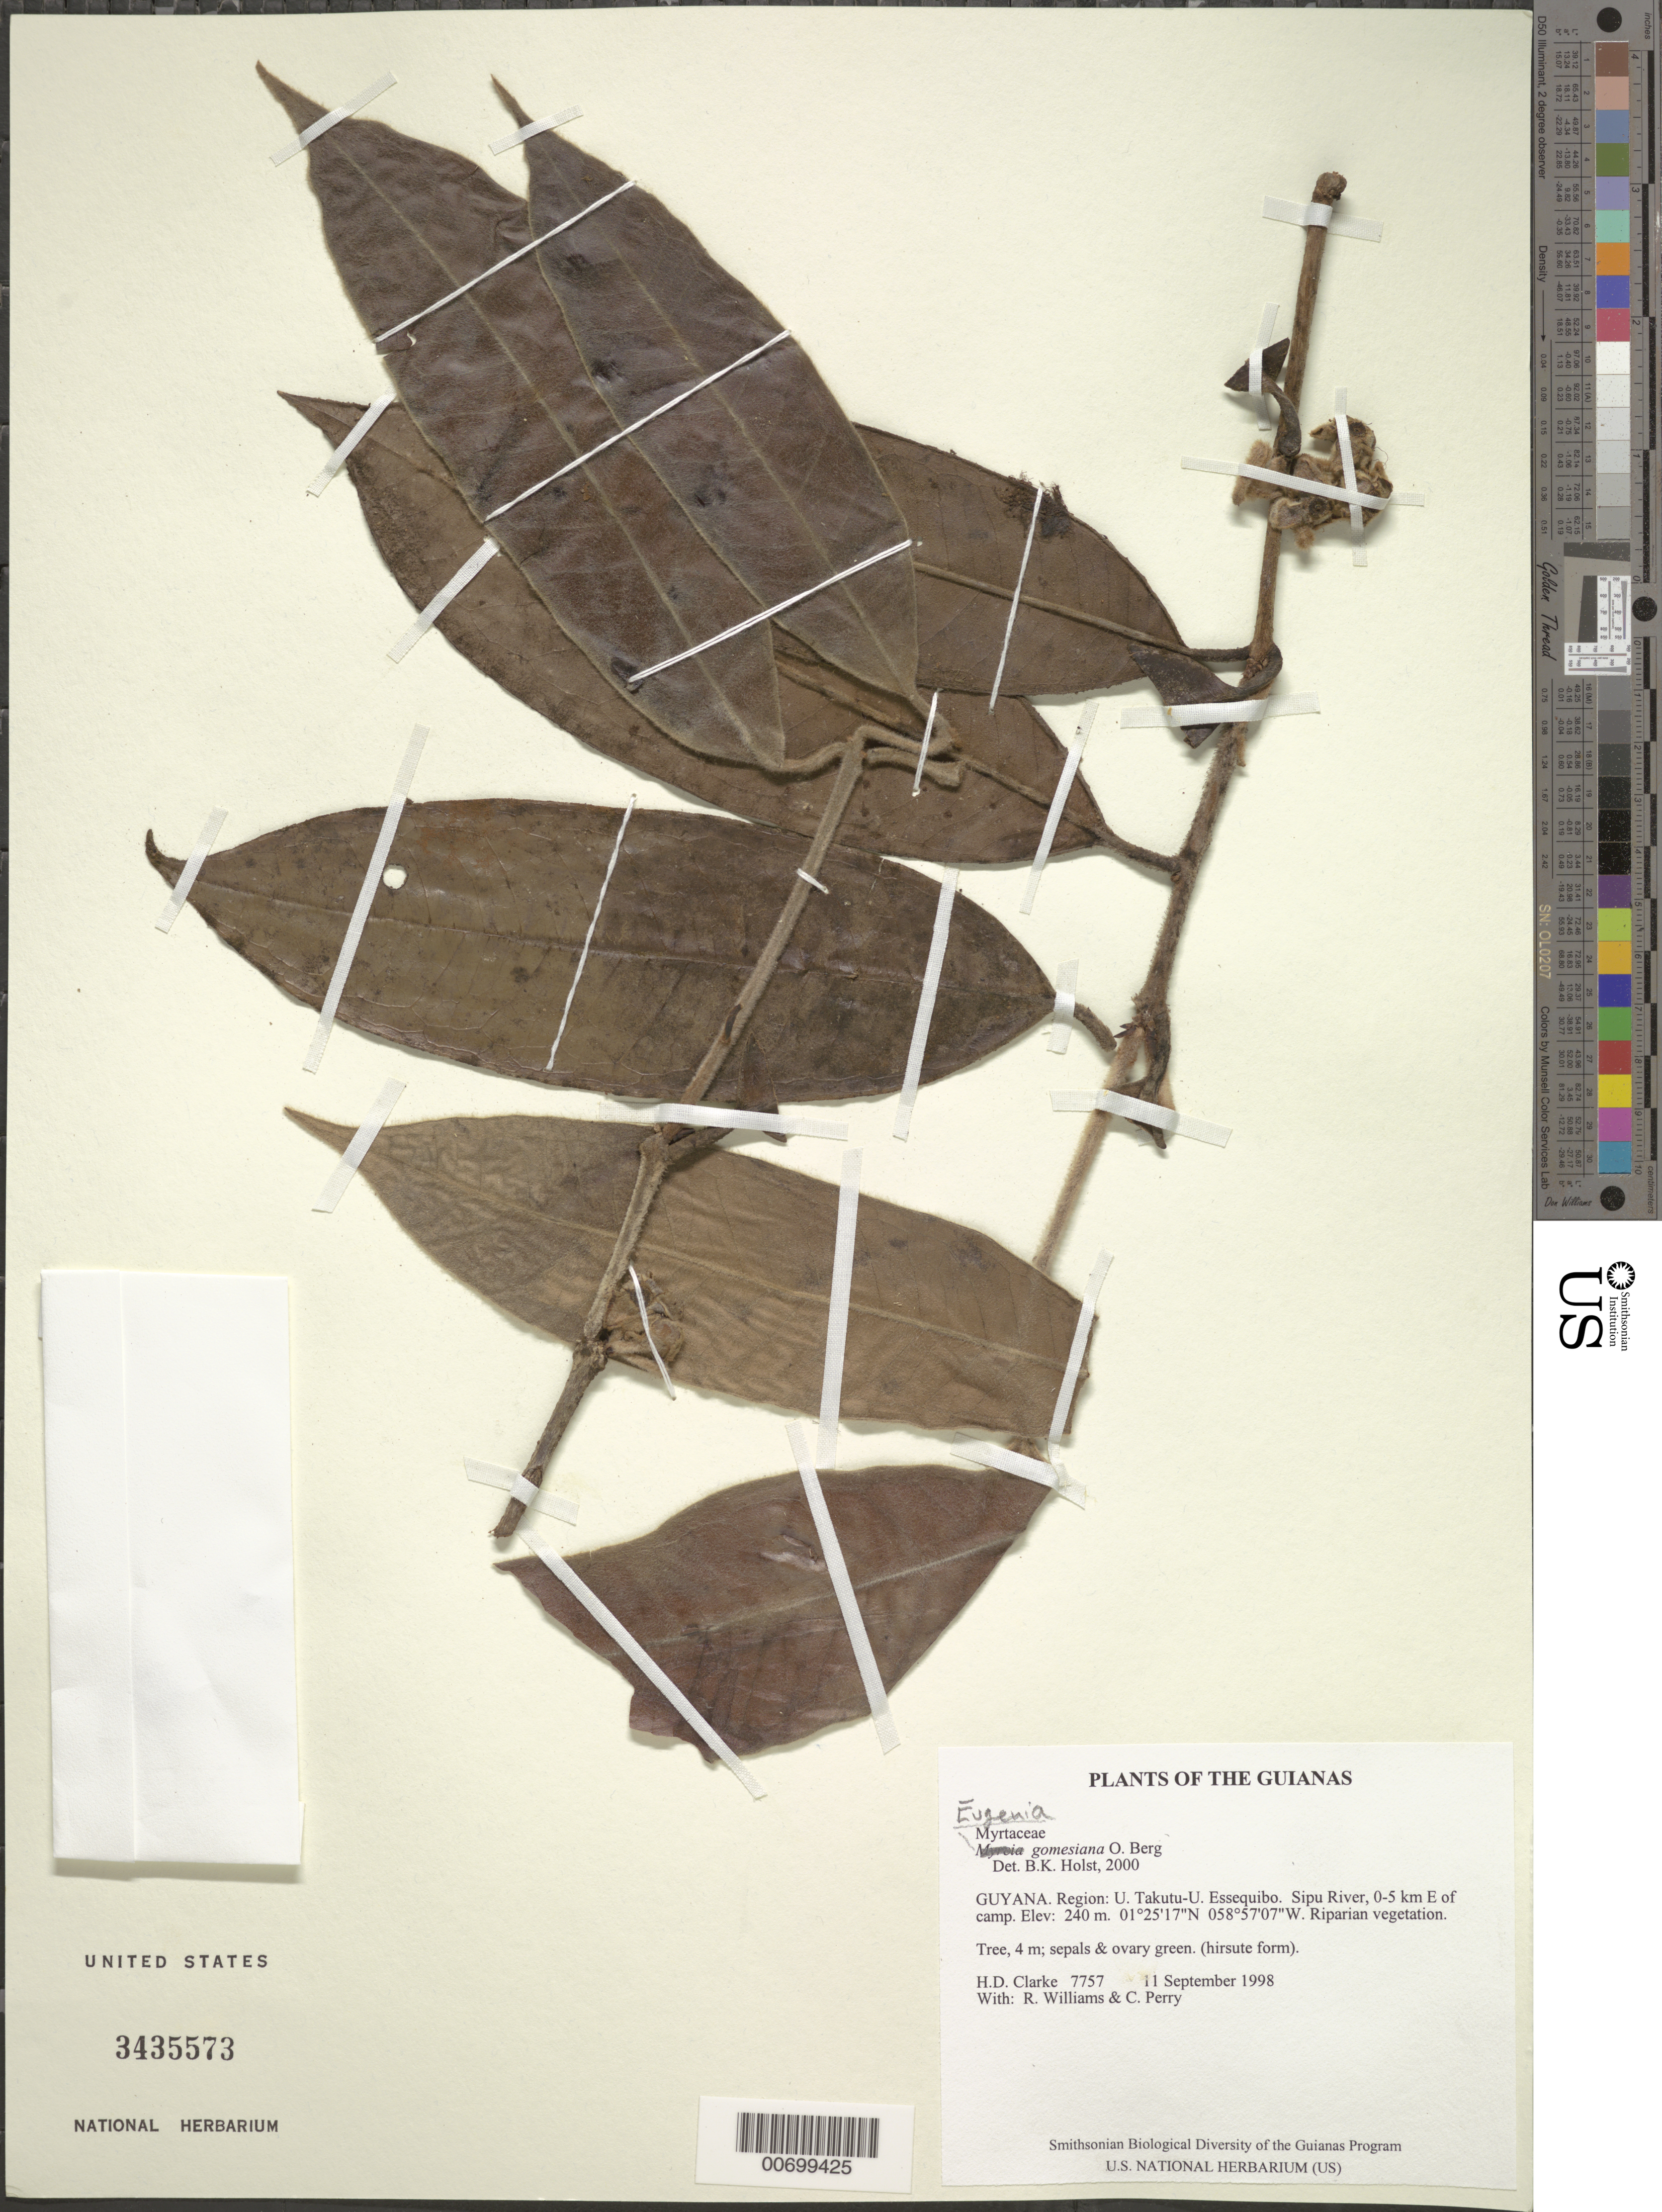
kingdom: Plantae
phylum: Tracheophyta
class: Magnoliopsida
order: Myrtales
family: Myrtaceae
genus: Eugenia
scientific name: Eugenia gomesiana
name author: O. Berg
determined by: Holst, Bruce K.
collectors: H. D. Clarke, R. Williams & C. Perry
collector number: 7757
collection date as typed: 11 September 1998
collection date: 1998-09-11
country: Guyana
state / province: U. Takutu-U. Essequibo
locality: Sipu River, 0-5 km E of camp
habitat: Riparian vegetation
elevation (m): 240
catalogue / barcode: US 3435573